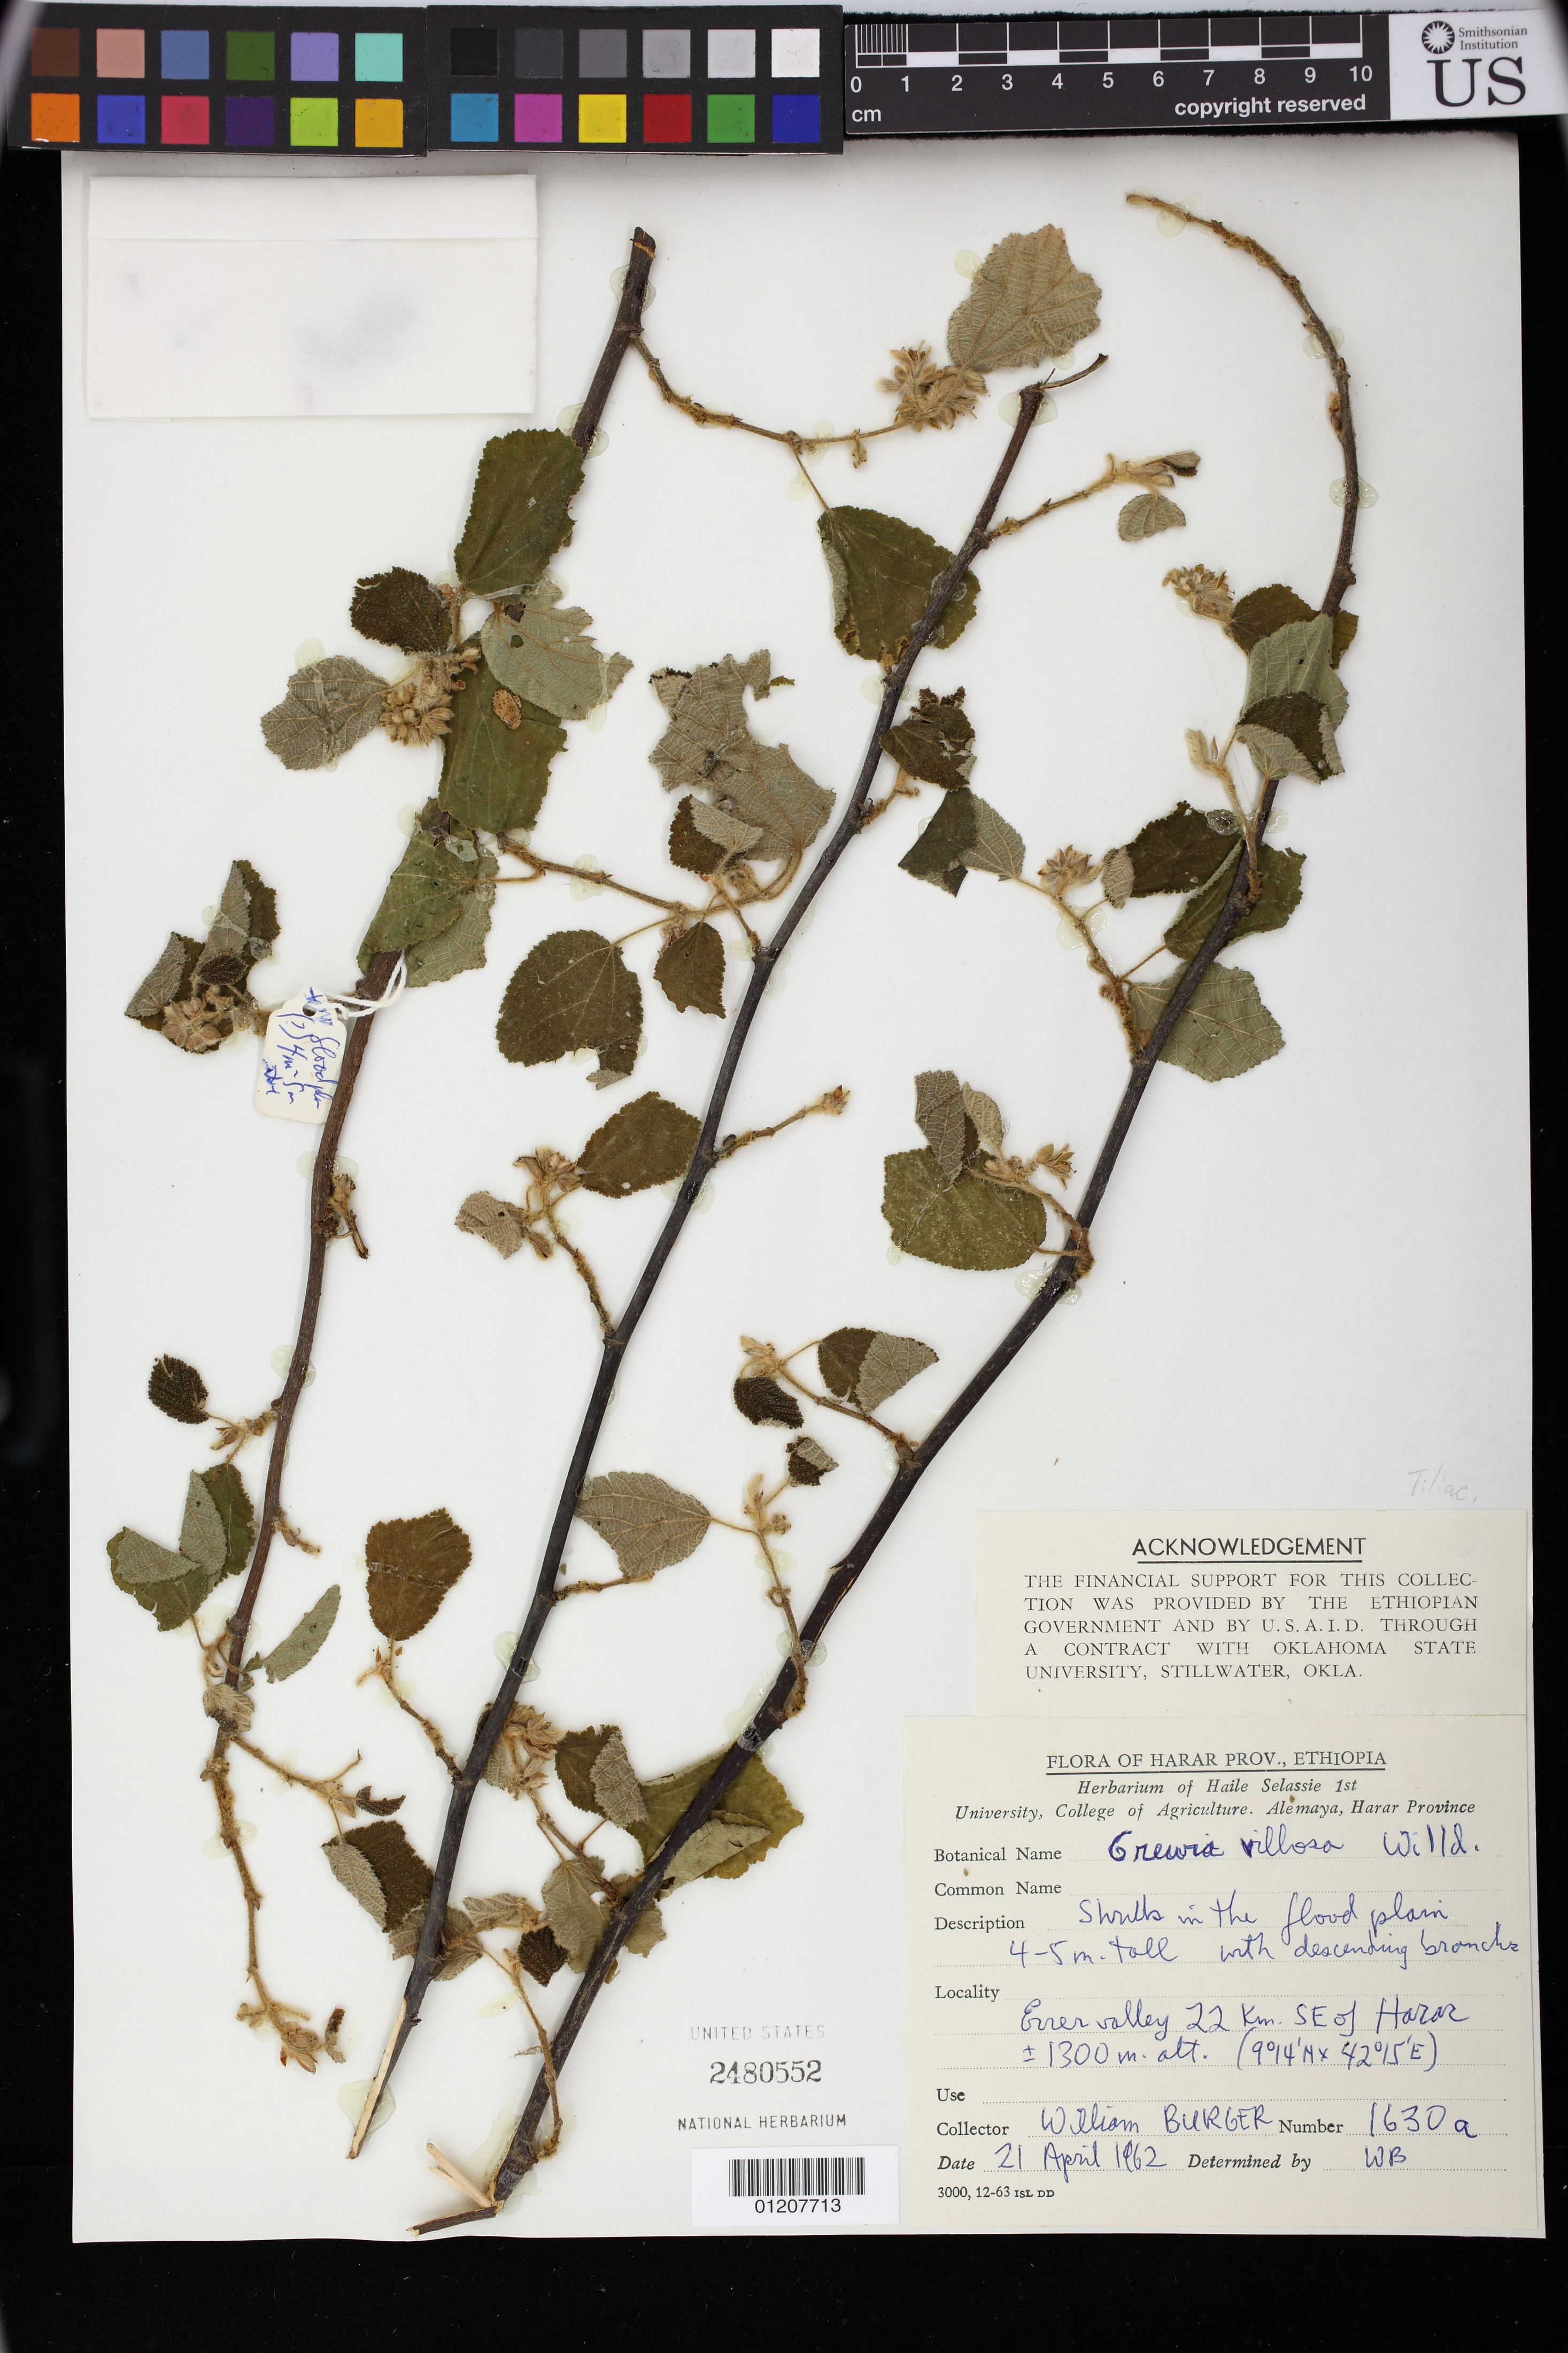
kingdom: Plantae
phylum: Tracheophyta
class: Magnoliopsida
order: Malvales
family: Malvaceae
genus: Grewia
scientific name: Grewia villosa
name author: Willd.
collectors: W. Burger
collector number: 1630a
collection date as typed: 21 Apr 1962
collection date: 1962-04-21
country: Ethiopia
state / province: Harari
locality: Erer valley 22 km SE of Harar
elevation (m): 1300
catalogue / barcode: US 2480552